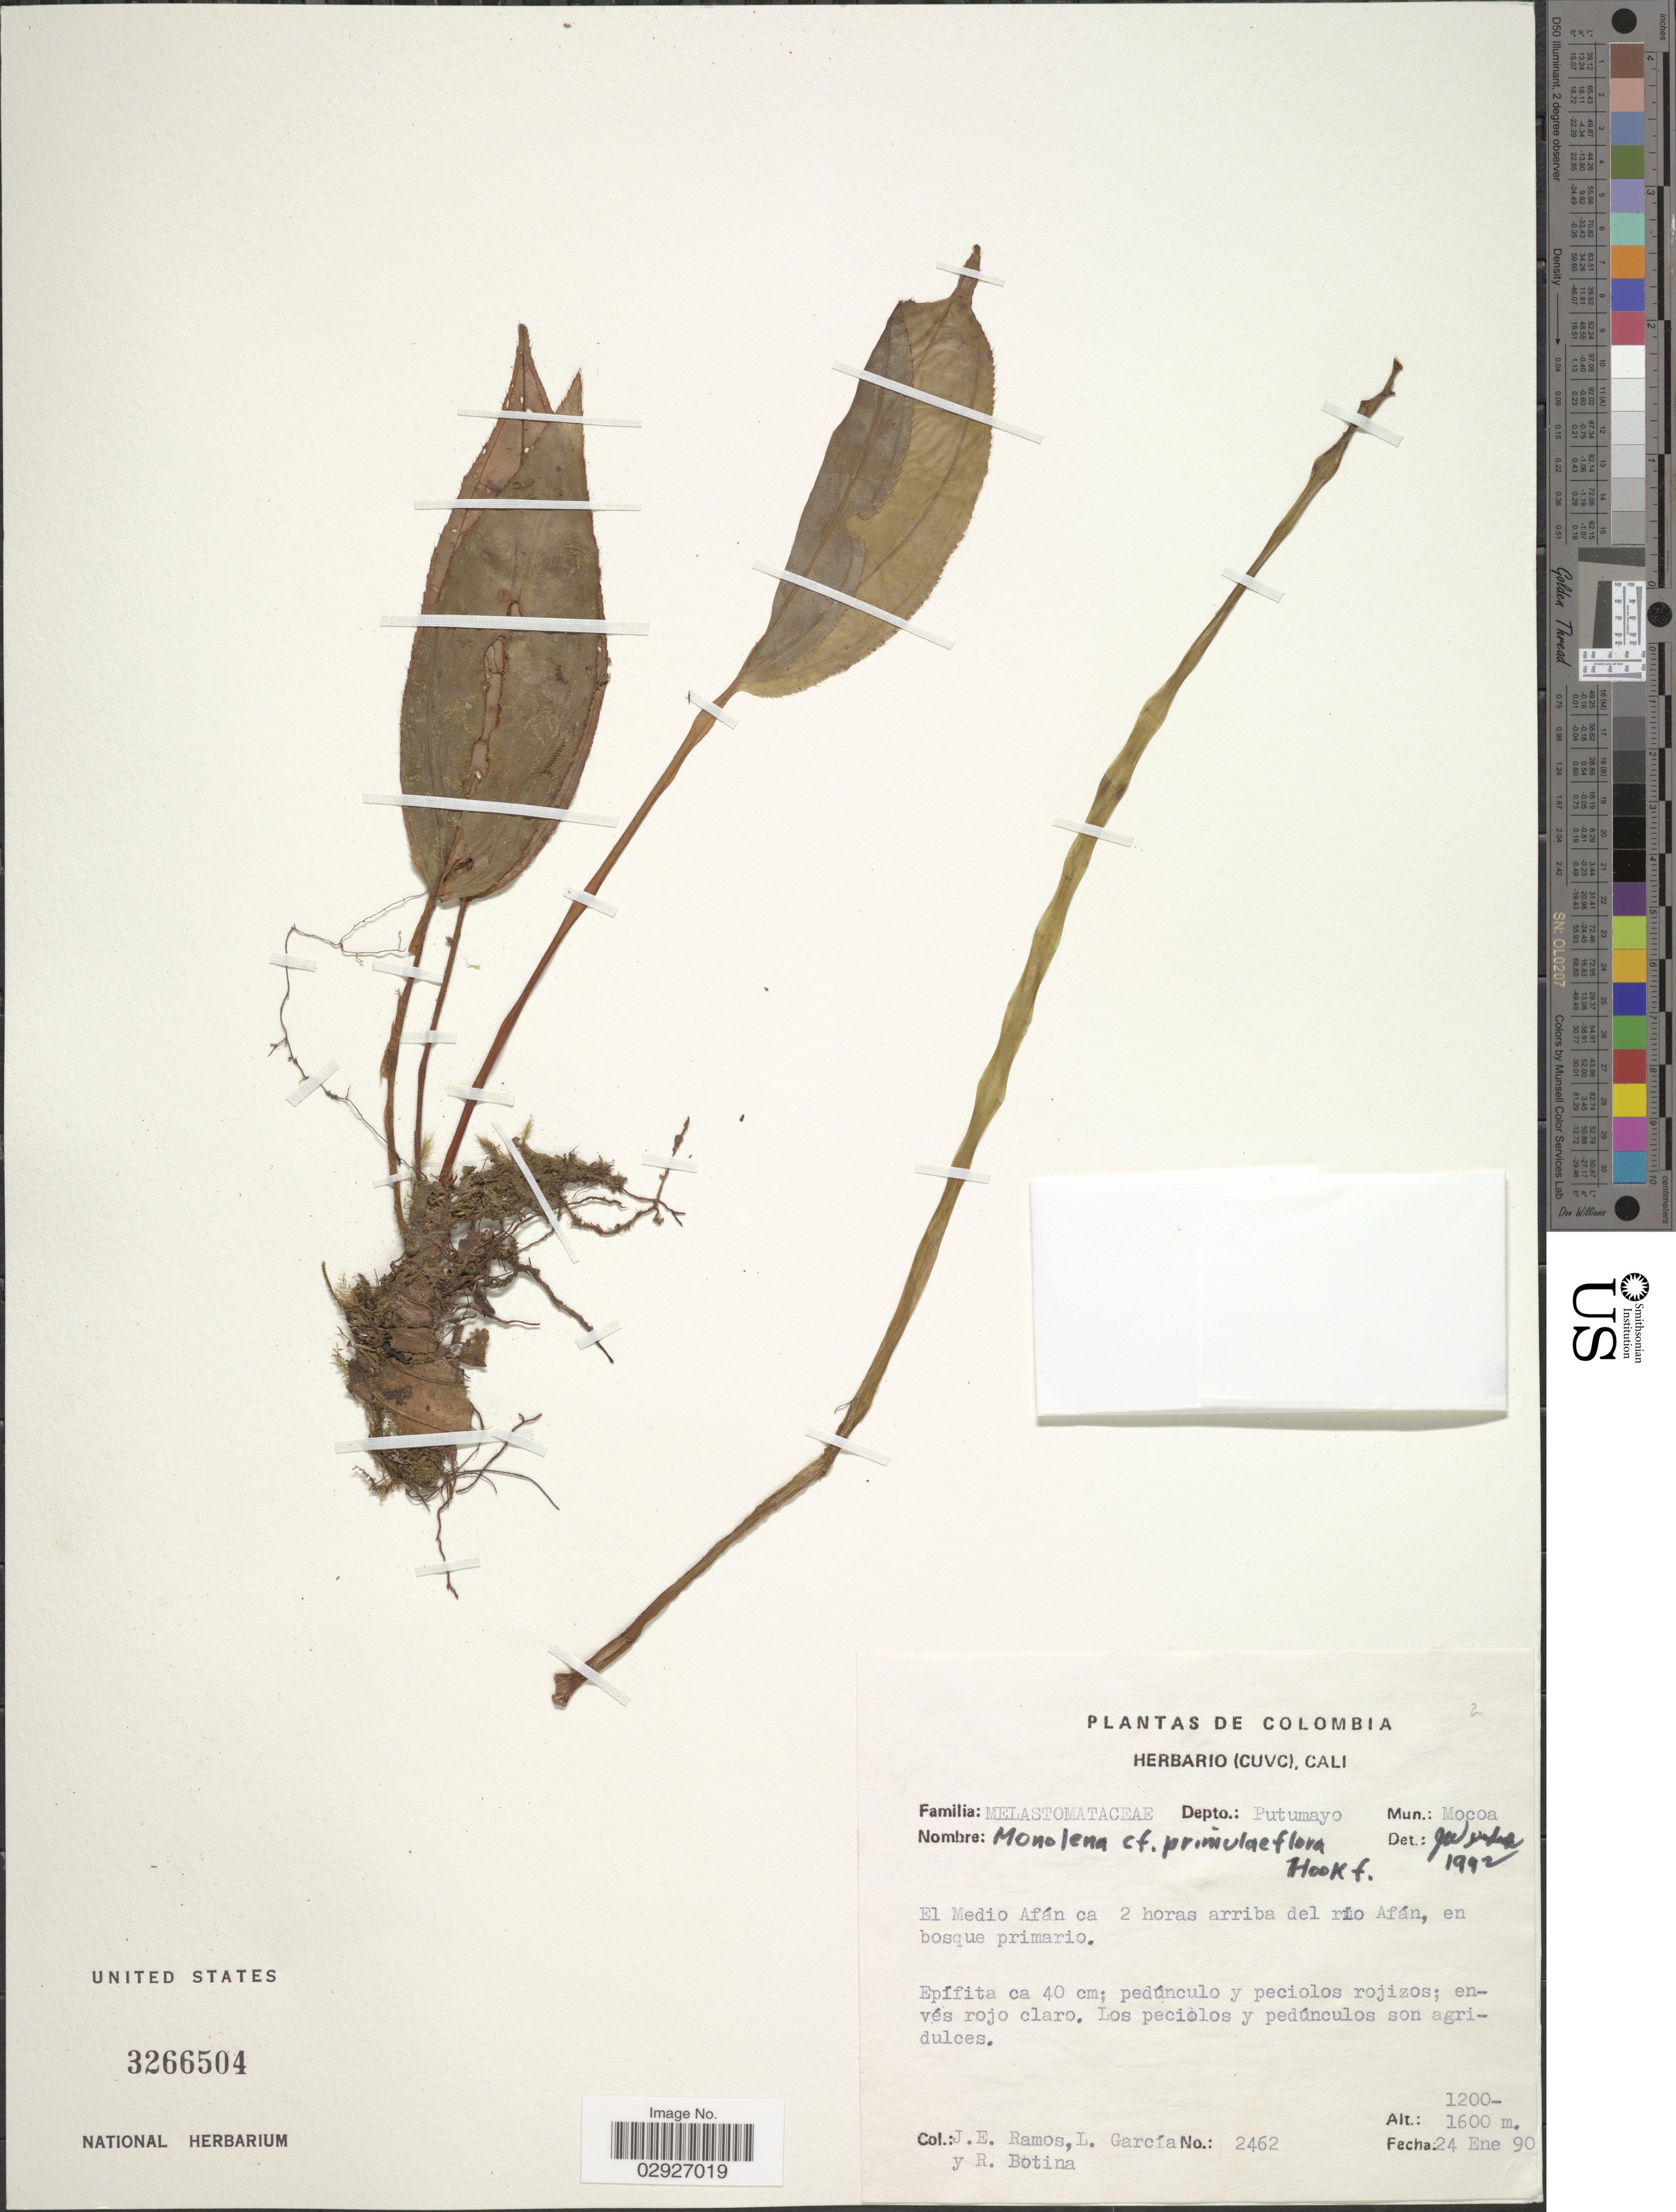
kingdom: Plantae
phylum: Tracheophyta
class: Magnoliopsida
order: Myrtales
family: Melastomataceae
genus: Monolena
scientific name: Monolena primuliflora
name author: Hook. f.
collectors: J. E. Ramos, L. Garcia & R. Botina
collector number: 2462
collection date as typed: Transcribed d/m/y: 24/1/90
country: Colombia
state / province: Putumayo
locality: Depto.: Putumayo. Mun.: Mocoa. El Medio Afán ca 2 horas arriba del río Afán, en bosque primario.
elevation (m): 1200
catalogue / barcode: US 3266504